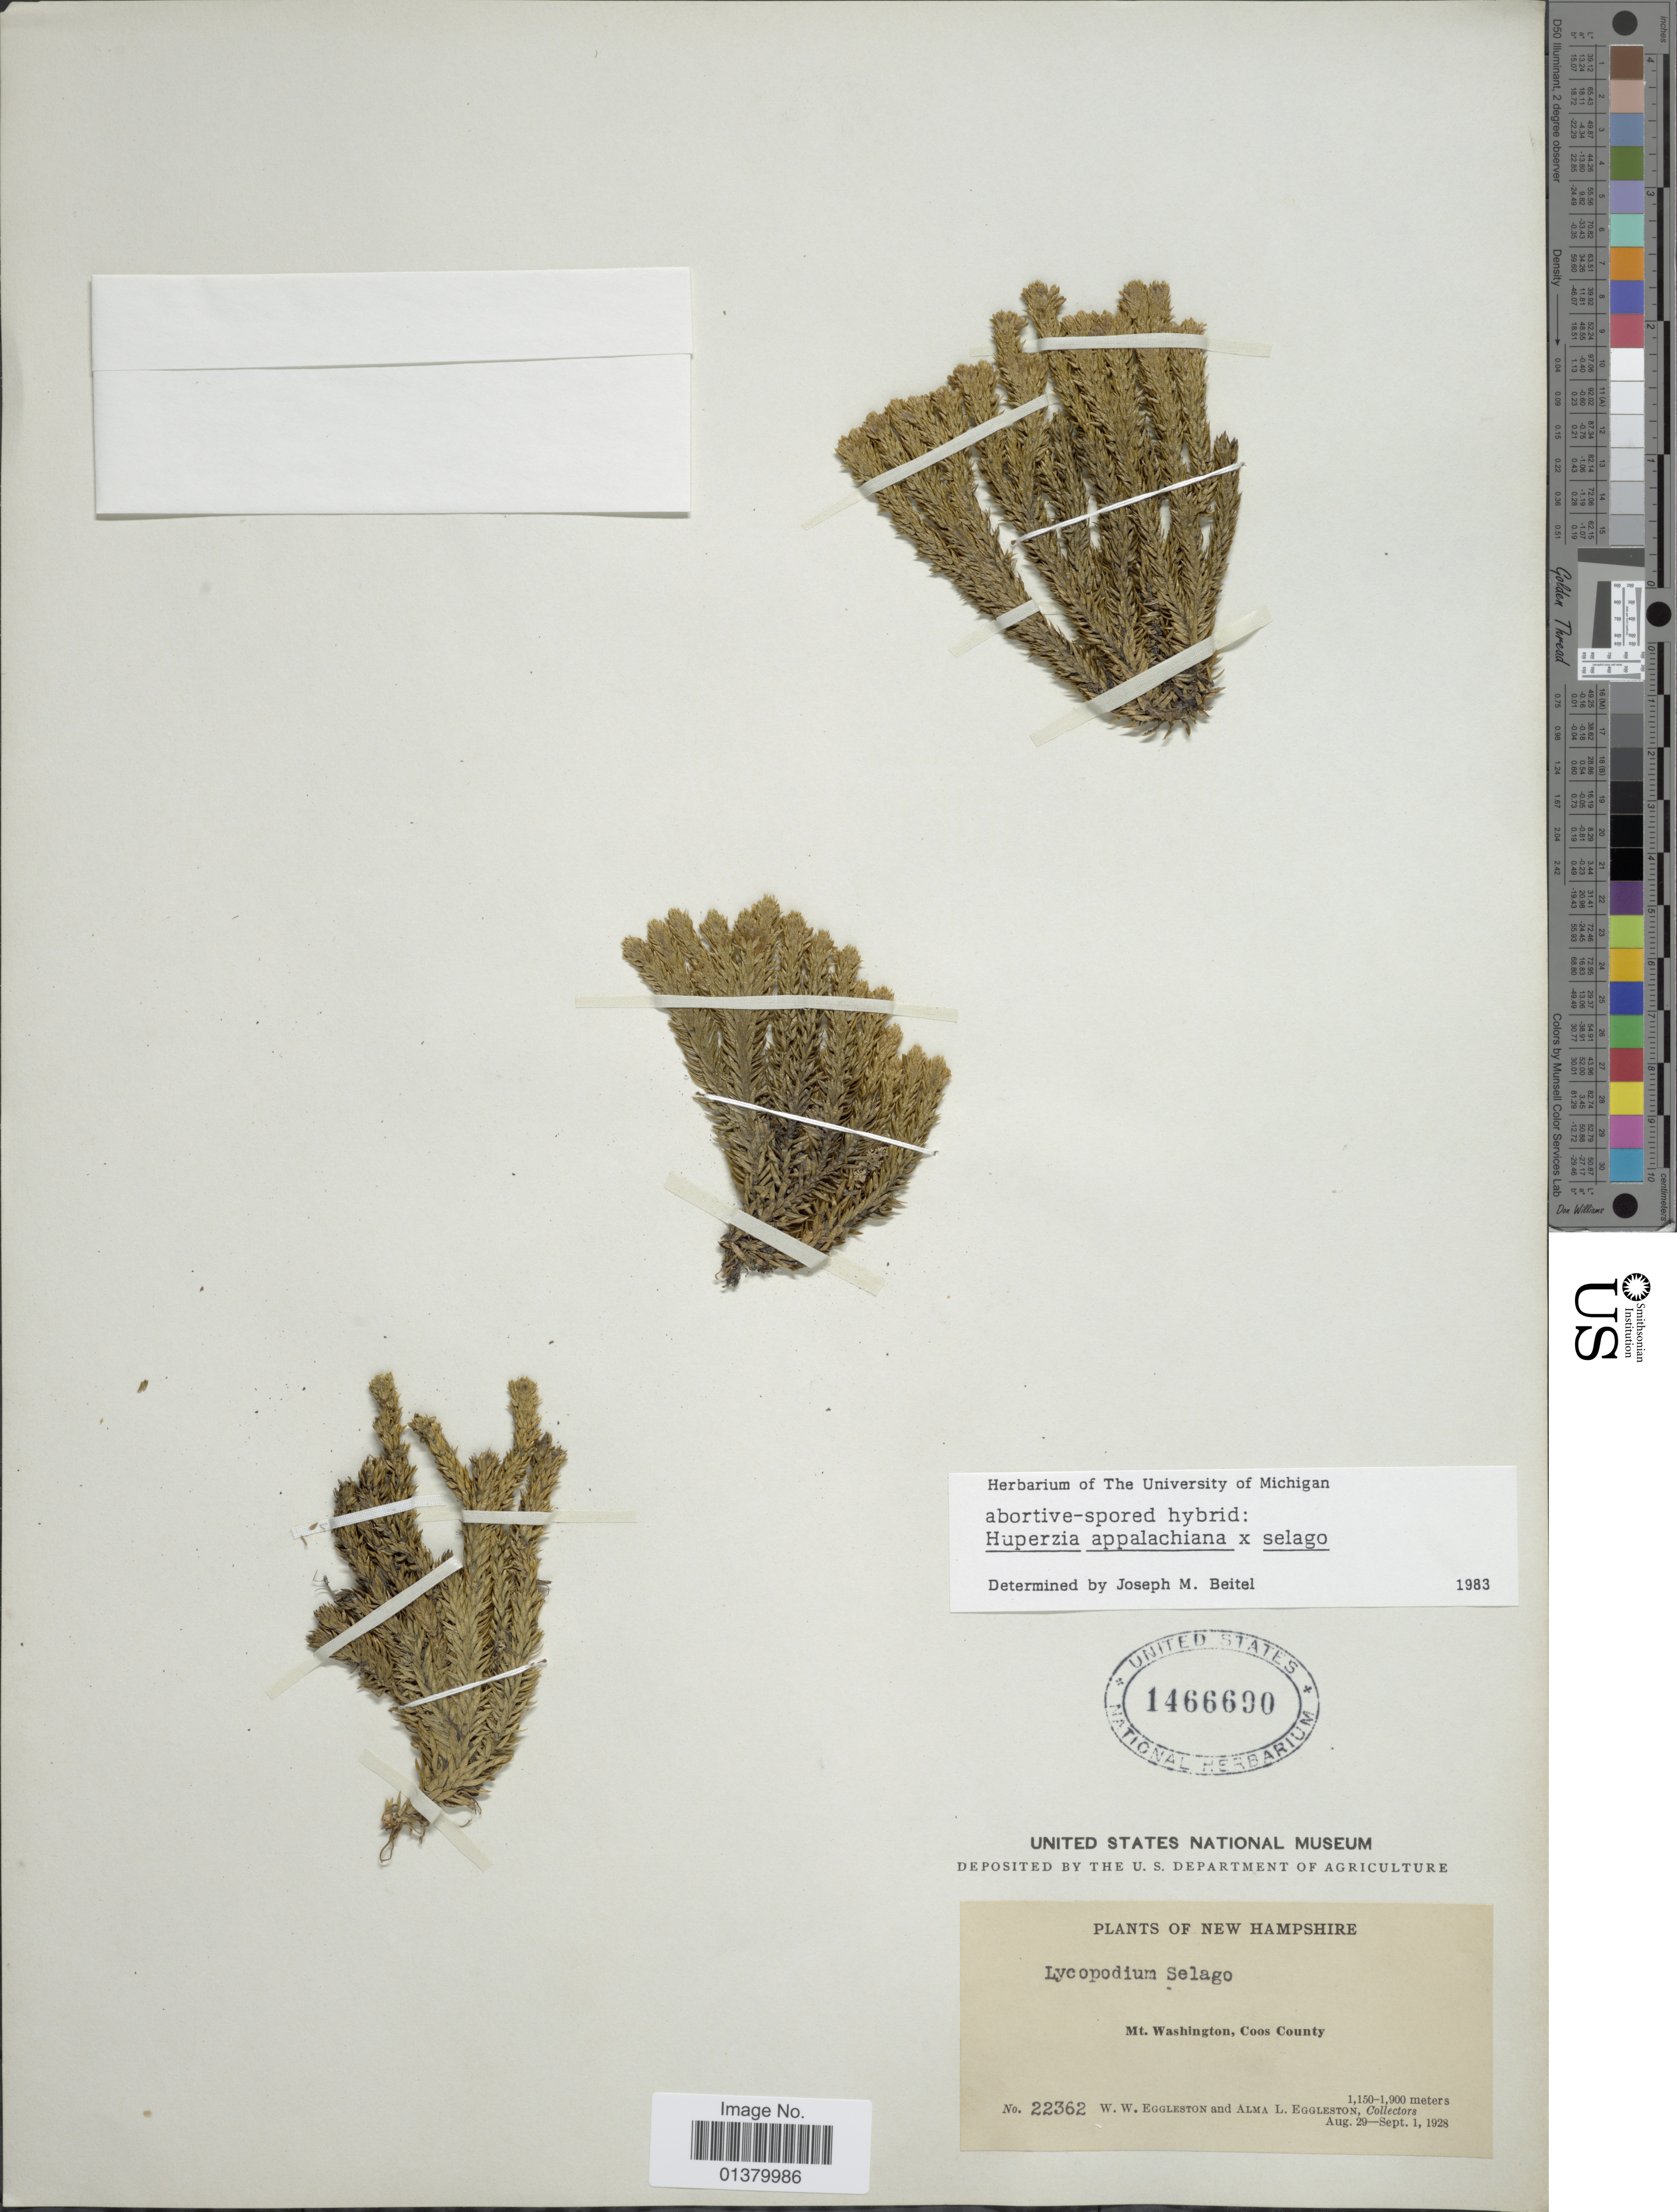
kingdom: Plantae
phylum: Tracheophyta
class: Lycopodiopsida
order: Lycopodiales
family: Lycopodiaceae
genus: Huperzia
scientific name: Huperzia appalachiana x H. selago (L.) Bernh. ex Schrank & Mart.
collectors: W. W. Eggleston & A. Eggleston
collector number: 22362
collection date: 1928-08-29/1928-09-01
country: United States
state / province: New Hampshire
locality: Mt Washington, Coos County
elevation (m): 1150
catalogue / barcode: US 1466690